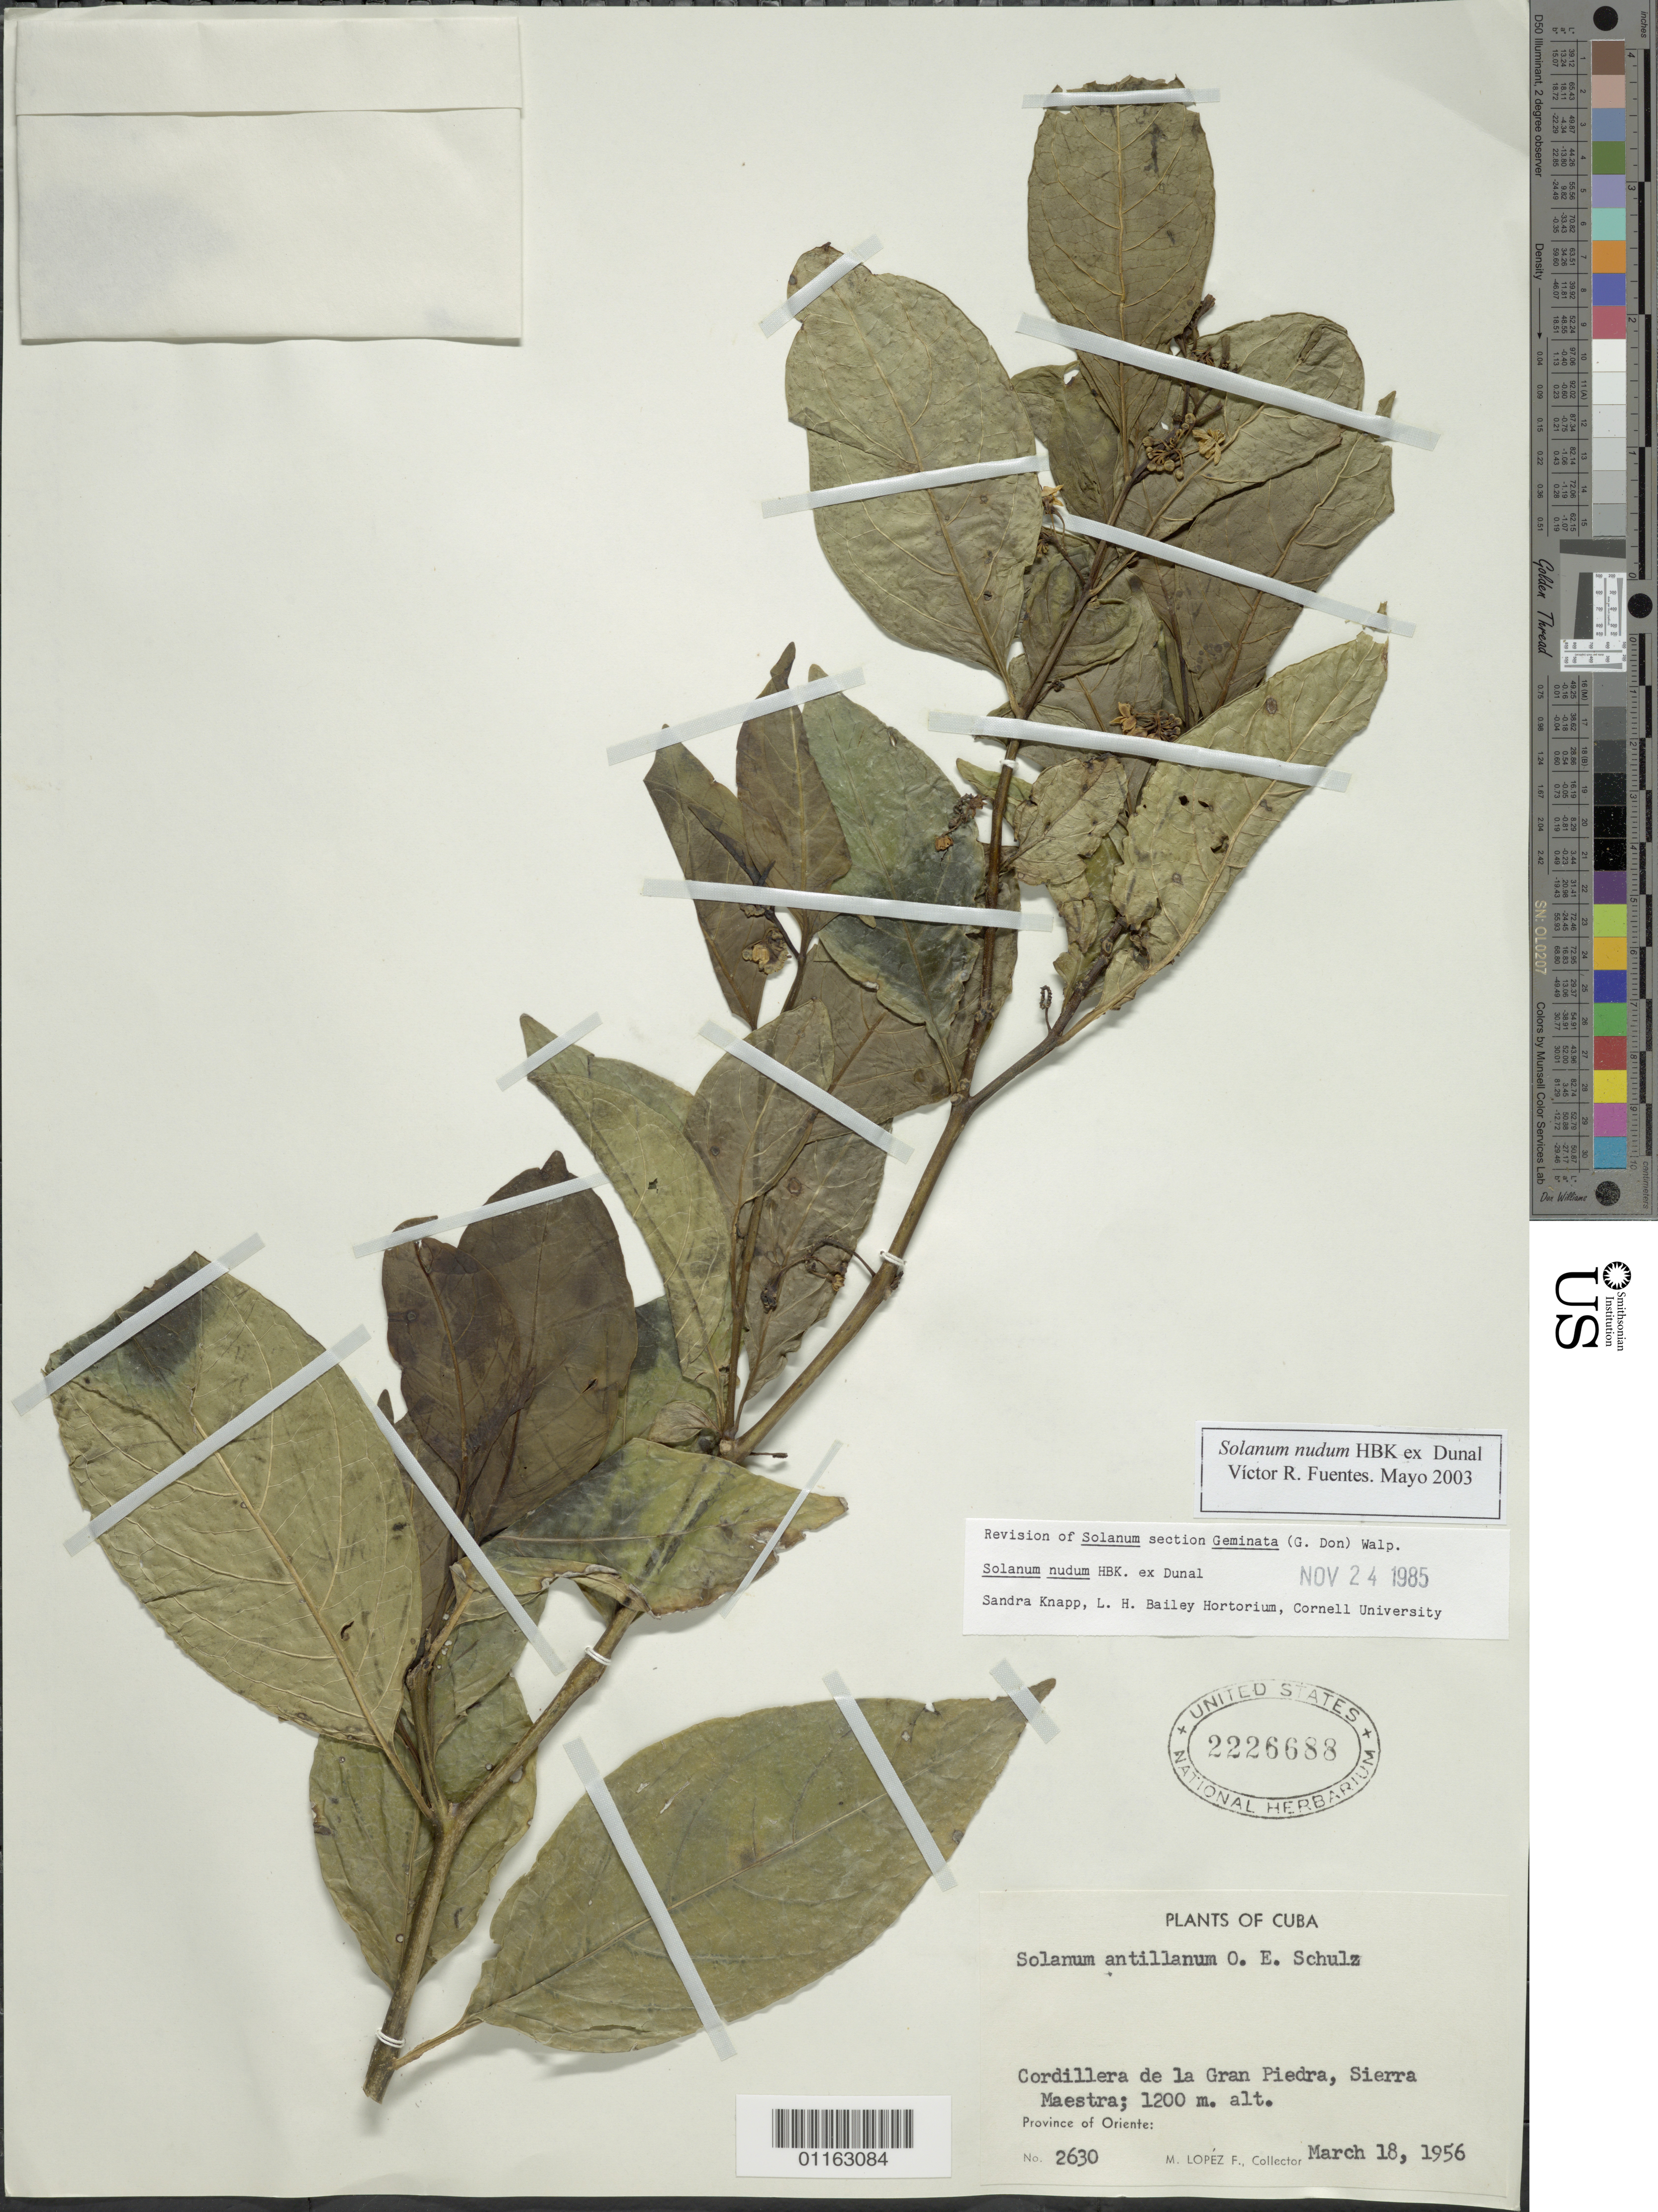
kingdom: Plantae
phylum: Tracheophyta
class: Magnoliopsida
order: Solanales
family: Solanaceae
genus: Solanum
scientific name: Solanum nudum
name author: Humb. & Bonpl. ex Dunal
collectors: M. López Figueiras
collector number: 2630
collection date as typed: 18 Mar 1956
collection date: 1956-03-18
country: Cuba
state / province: Oriente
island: Cuba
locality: Cordillera de la Gran Piedra, Sierra Maestra.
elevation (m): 1200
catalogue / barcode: US 2226688